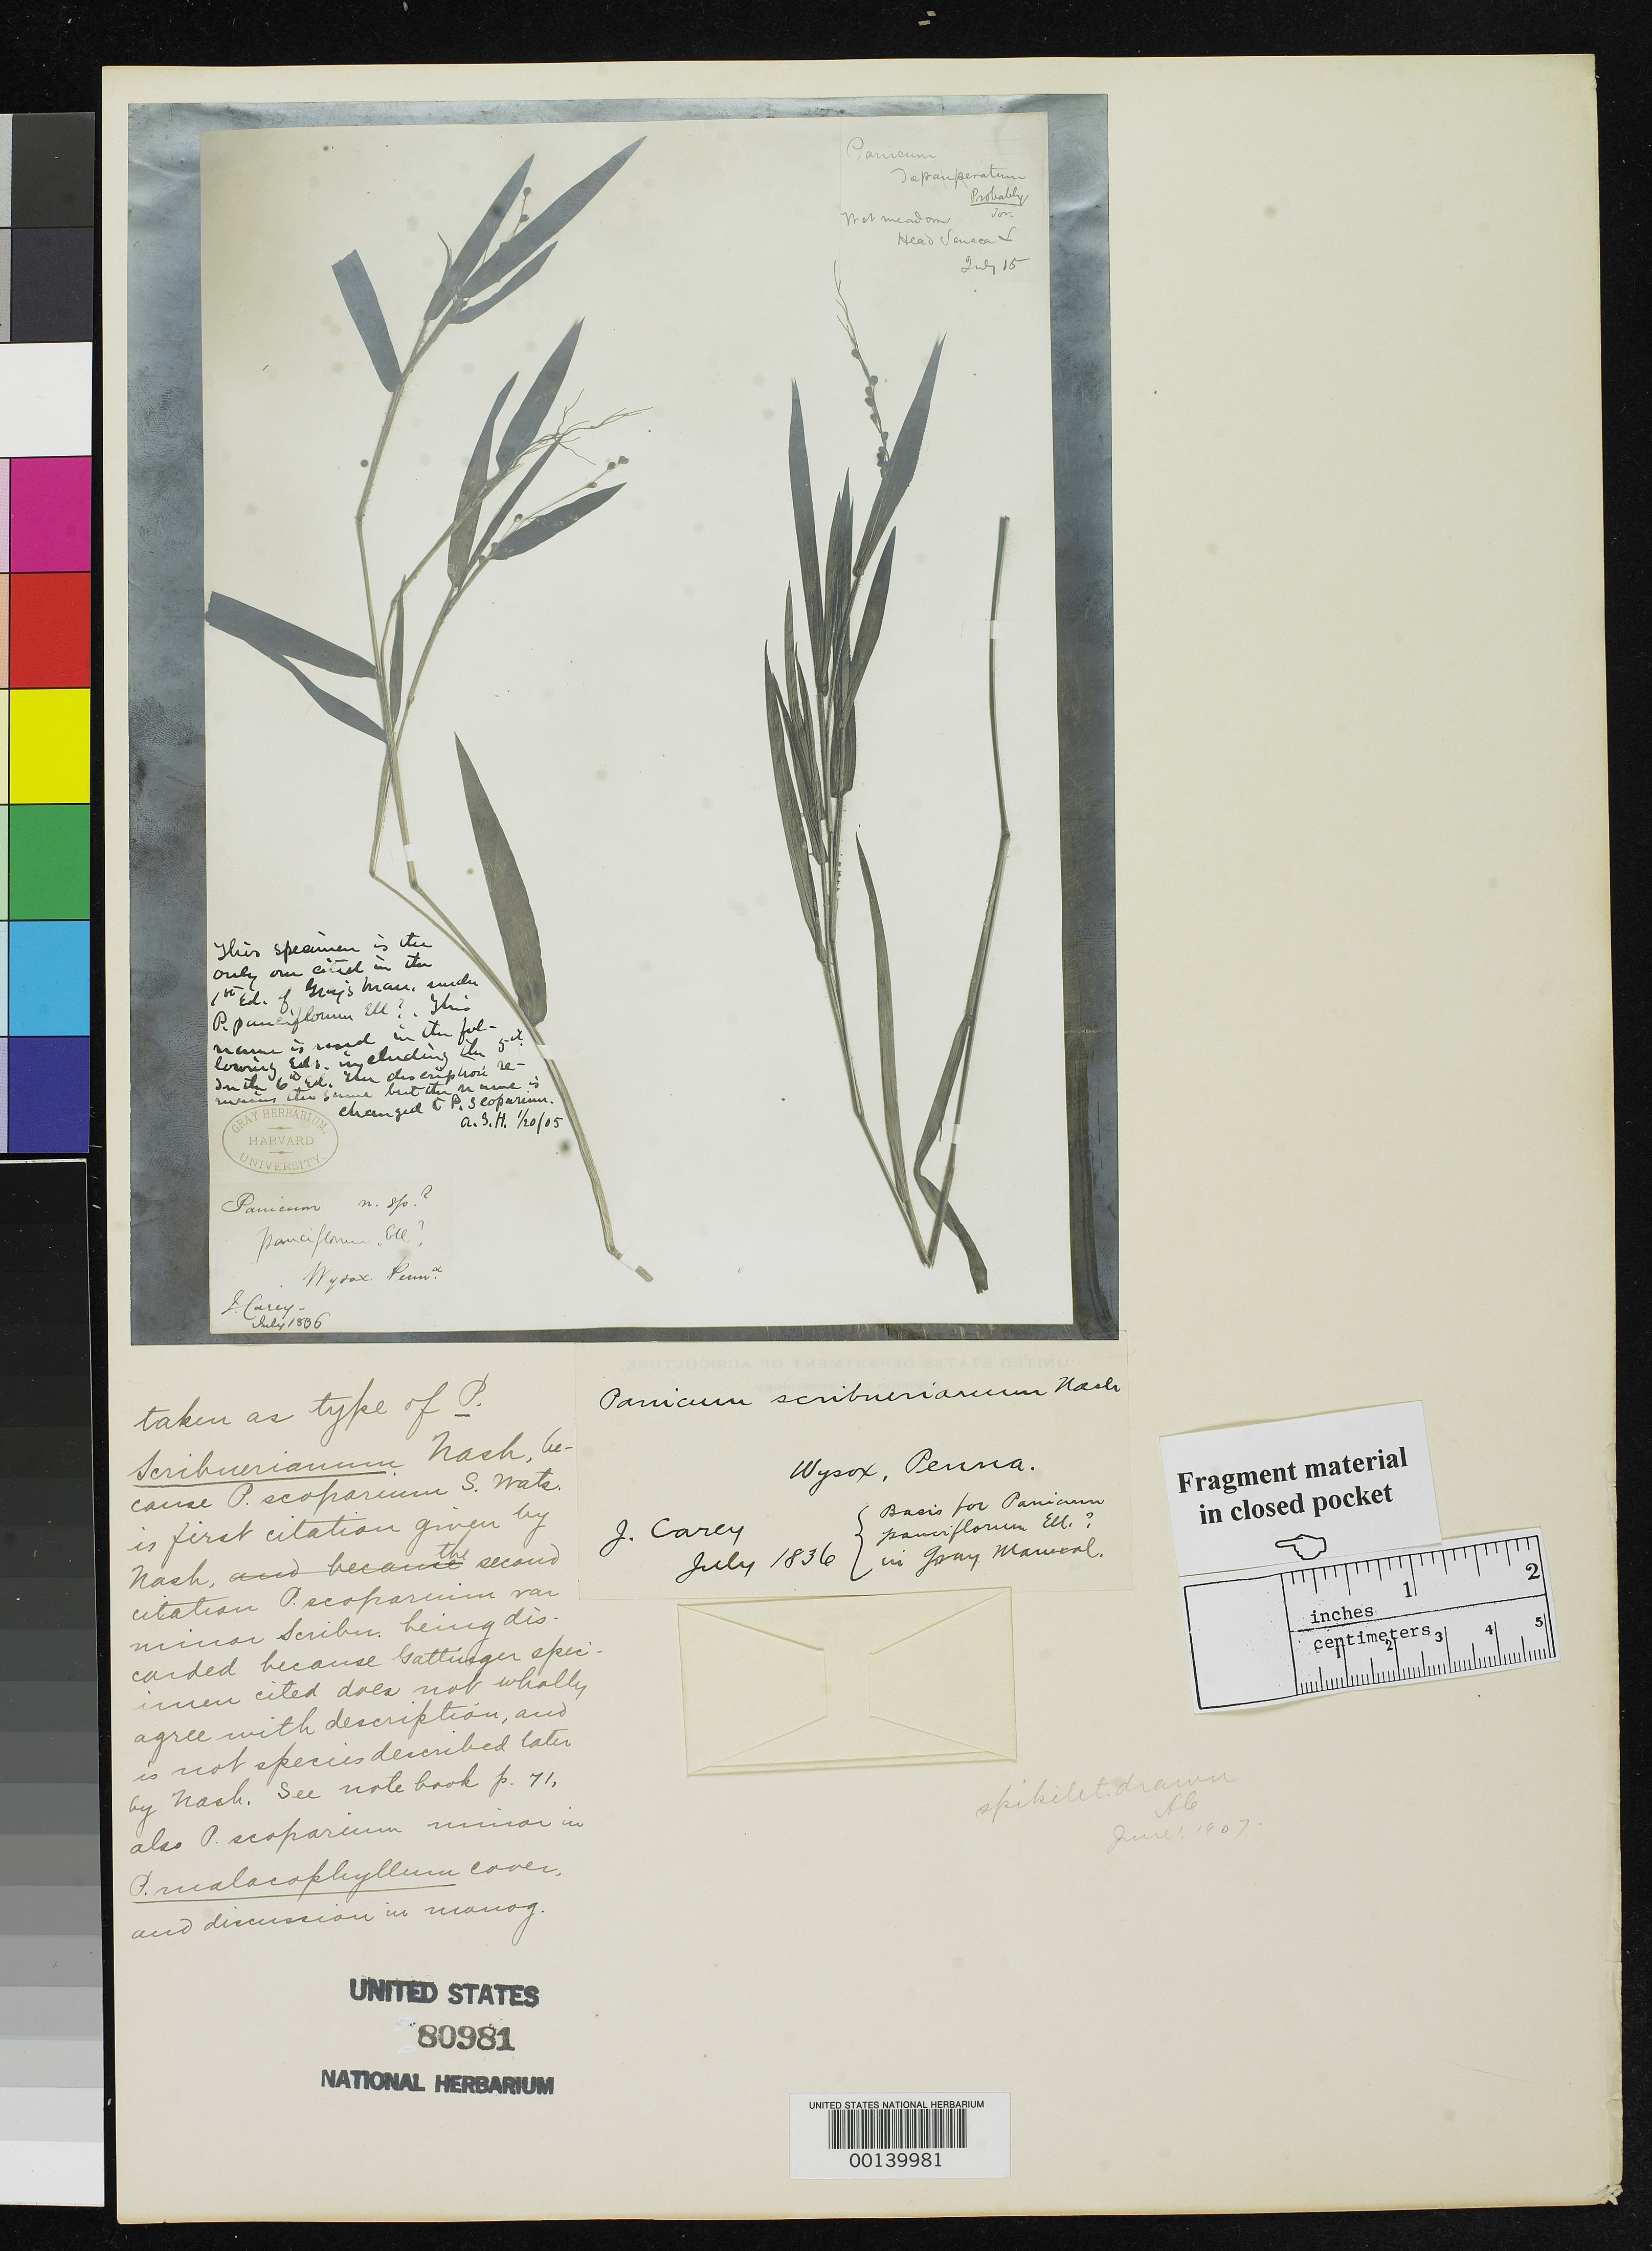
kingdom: Plantae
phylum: Tracheophyta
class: Liliopsida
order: Poales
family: Poaceae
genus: Panicum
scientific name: Panicum scoparium S. Watson, nom. illeg.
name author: S. Watson in A. Gray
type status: Type Fragment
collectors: J. Carey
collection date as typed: Jul 1836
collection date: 1836-07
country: United States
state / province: Pennsylvania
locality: Wysox.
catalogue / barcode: US 80981